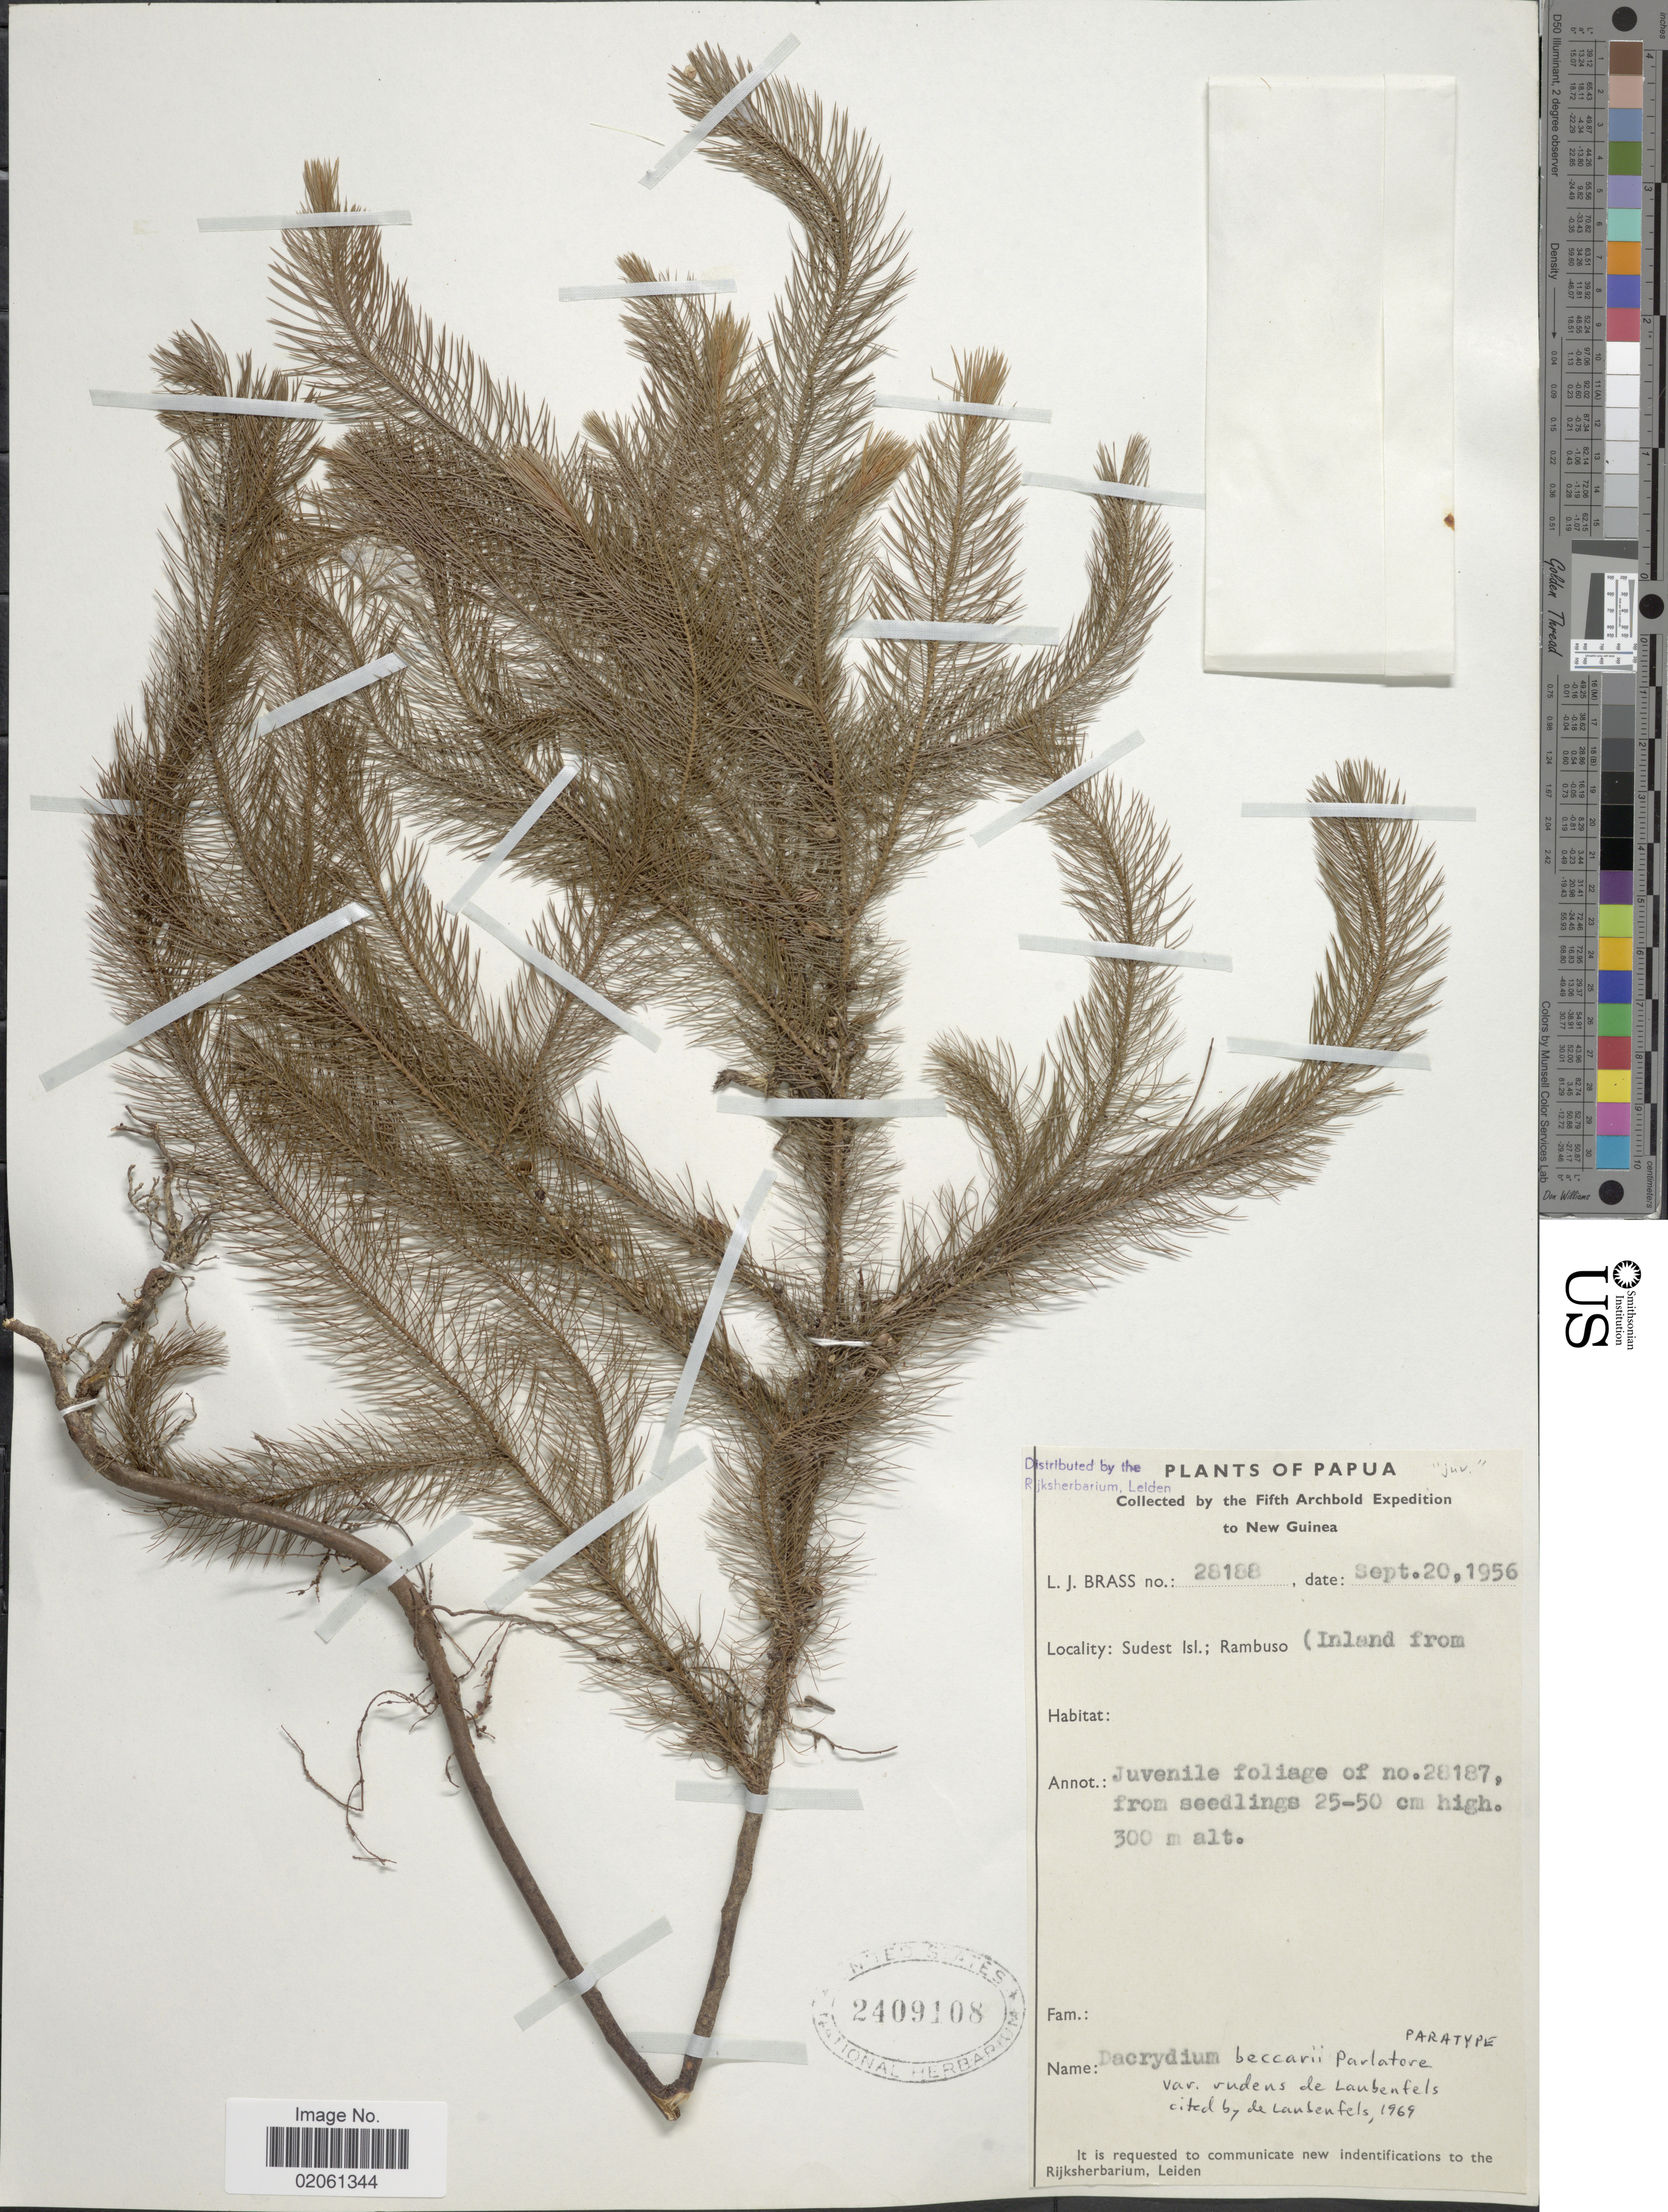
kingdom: Plantae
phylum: Tracheophyta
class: Pinopsida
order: Pinales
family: Podocarpaceae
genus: Dacrydium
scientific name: Dacrydium beccarii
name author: Parl.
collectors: L. J. Brass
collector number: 28188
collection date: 1956-09-20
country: Papua New Guinea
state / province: Milne Bay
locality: Papua. Sudest Isl.; Rambuso (Inland from) New Guinea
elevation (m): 300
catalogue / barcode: US 2409108